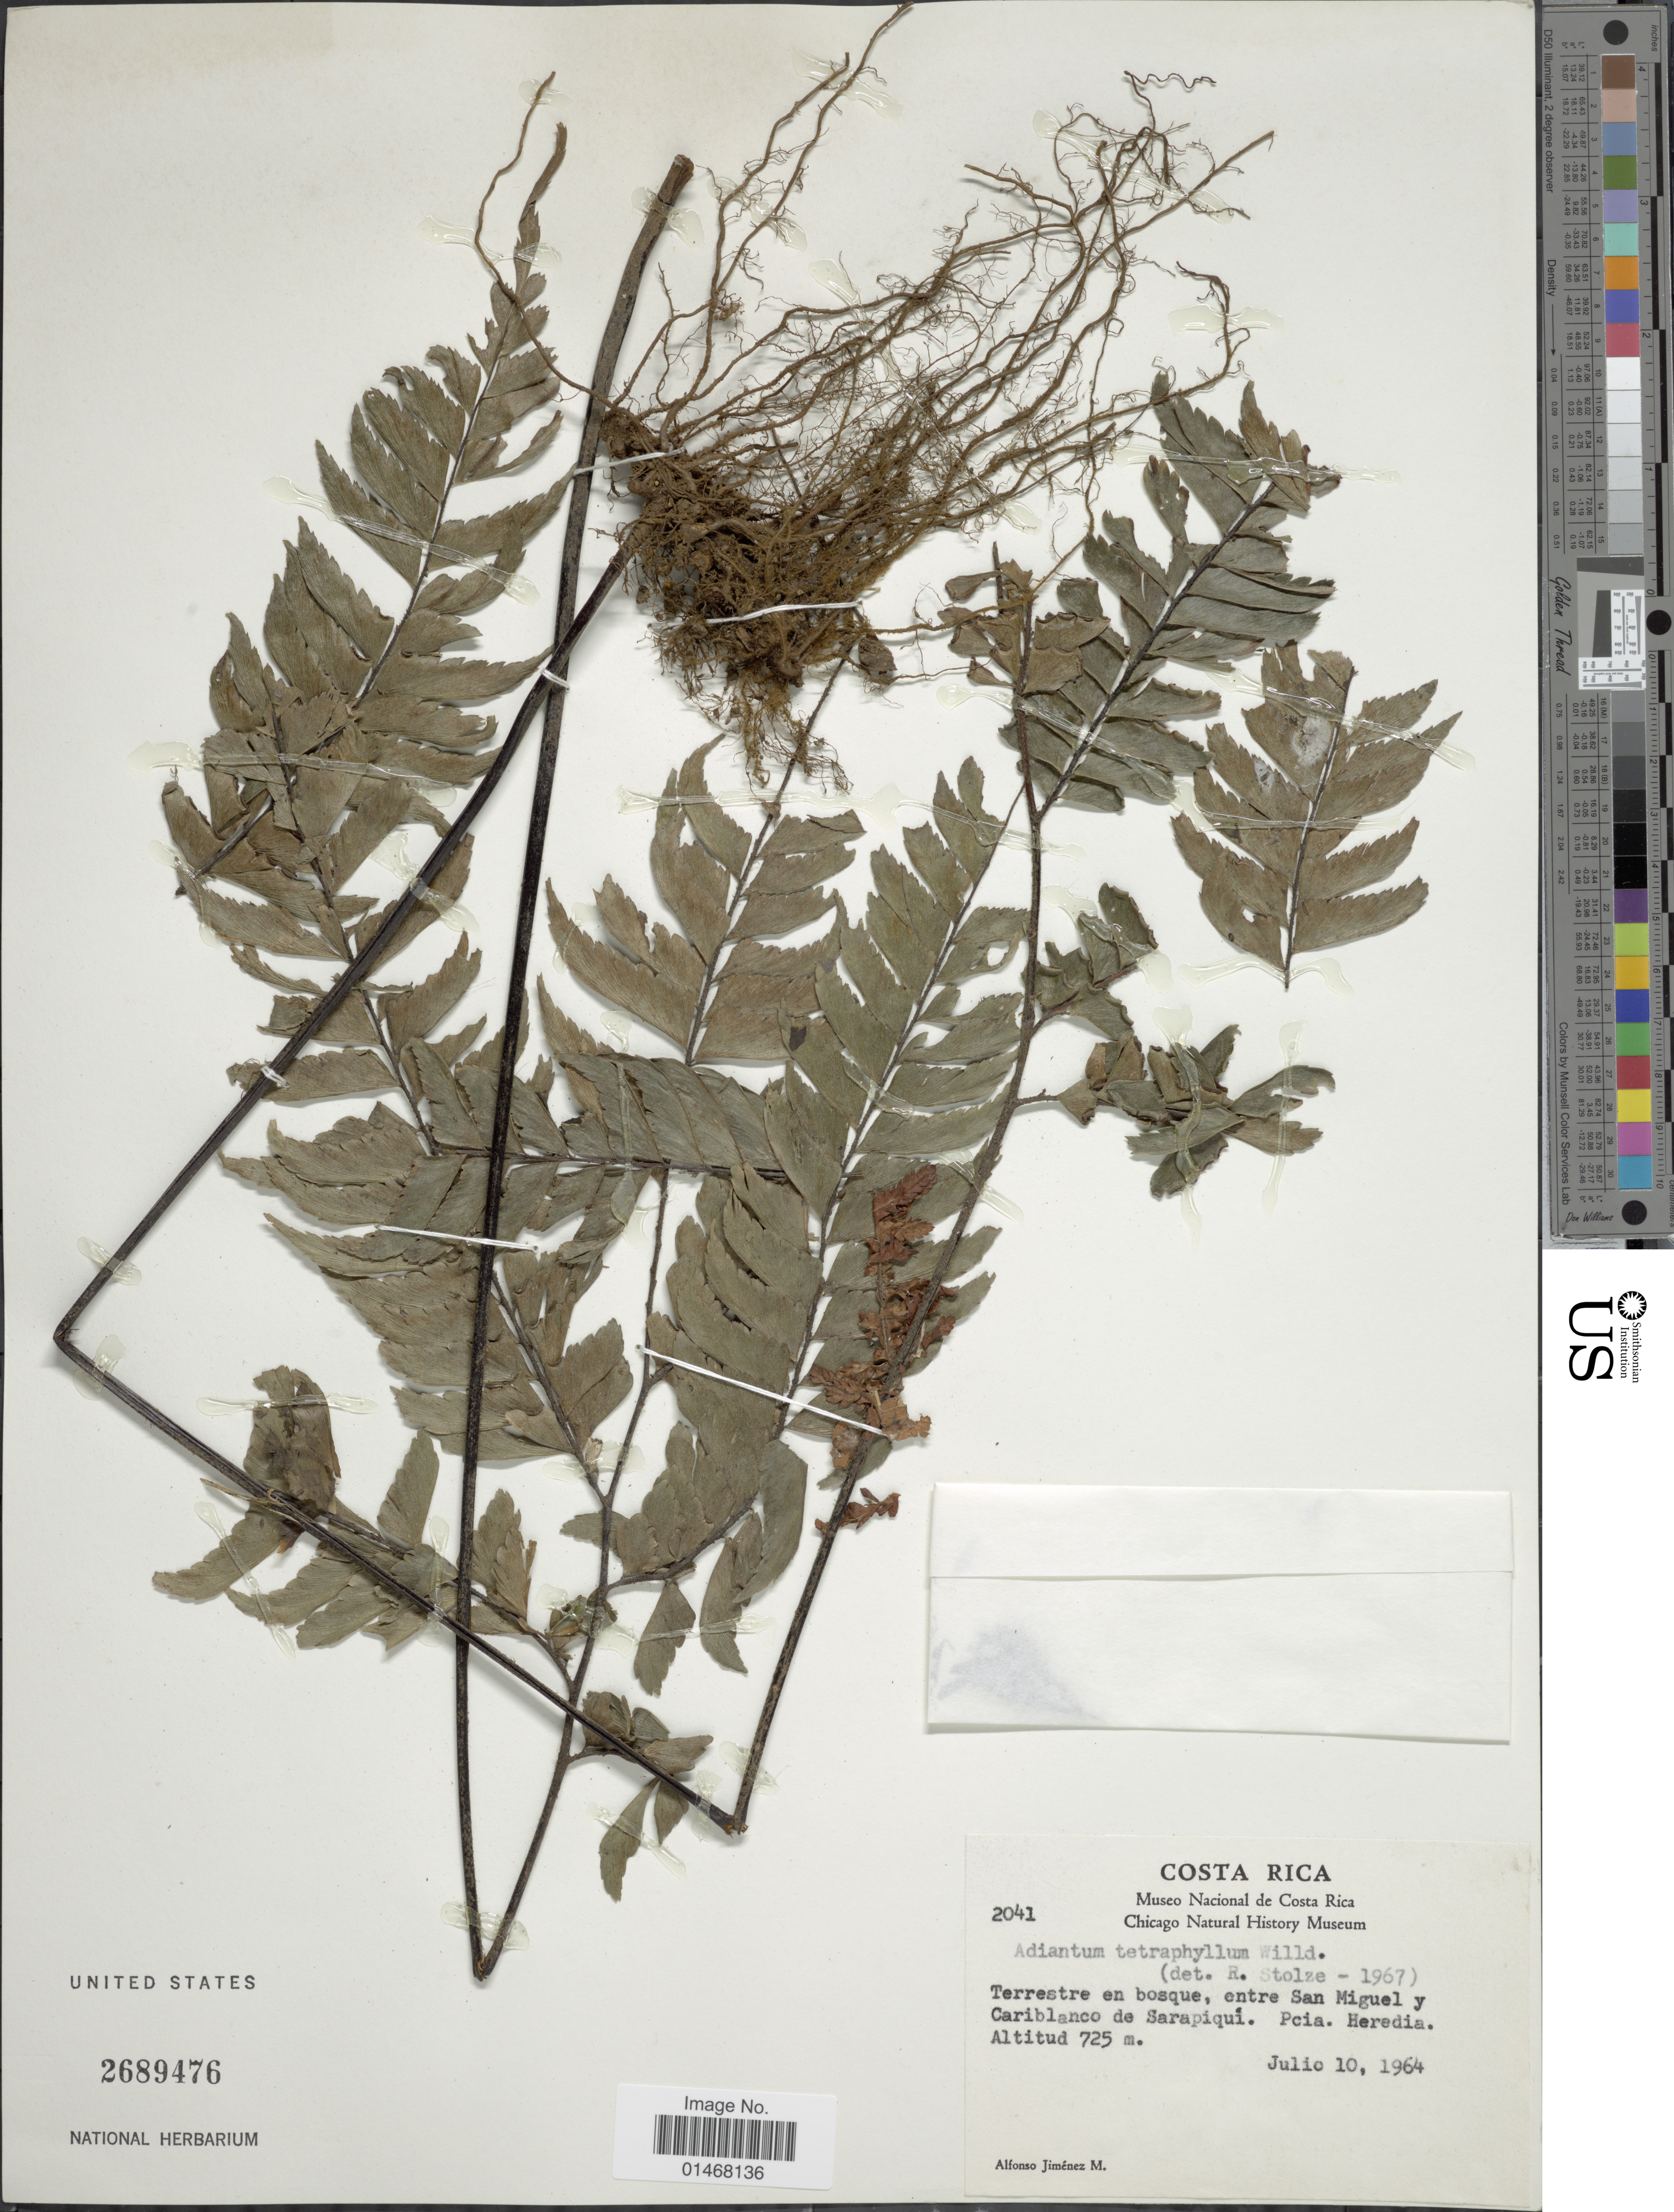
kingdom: Plantae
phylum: Tracheophyta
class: Polypodiopsida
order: Polypodiales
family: Pteridaceae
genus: Adiantum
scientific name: Adiantum tetraphyllum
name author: Humb. & Bonpl. ex Willd.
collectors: A. Jimenez M.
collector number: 2041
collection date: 1964-07-10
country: Costa Rica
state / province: Heredia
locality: Terrestre en bosque, entre San Miguel Y Cariblanco de Sarapiqui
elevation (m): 725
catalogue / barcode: US 2689476